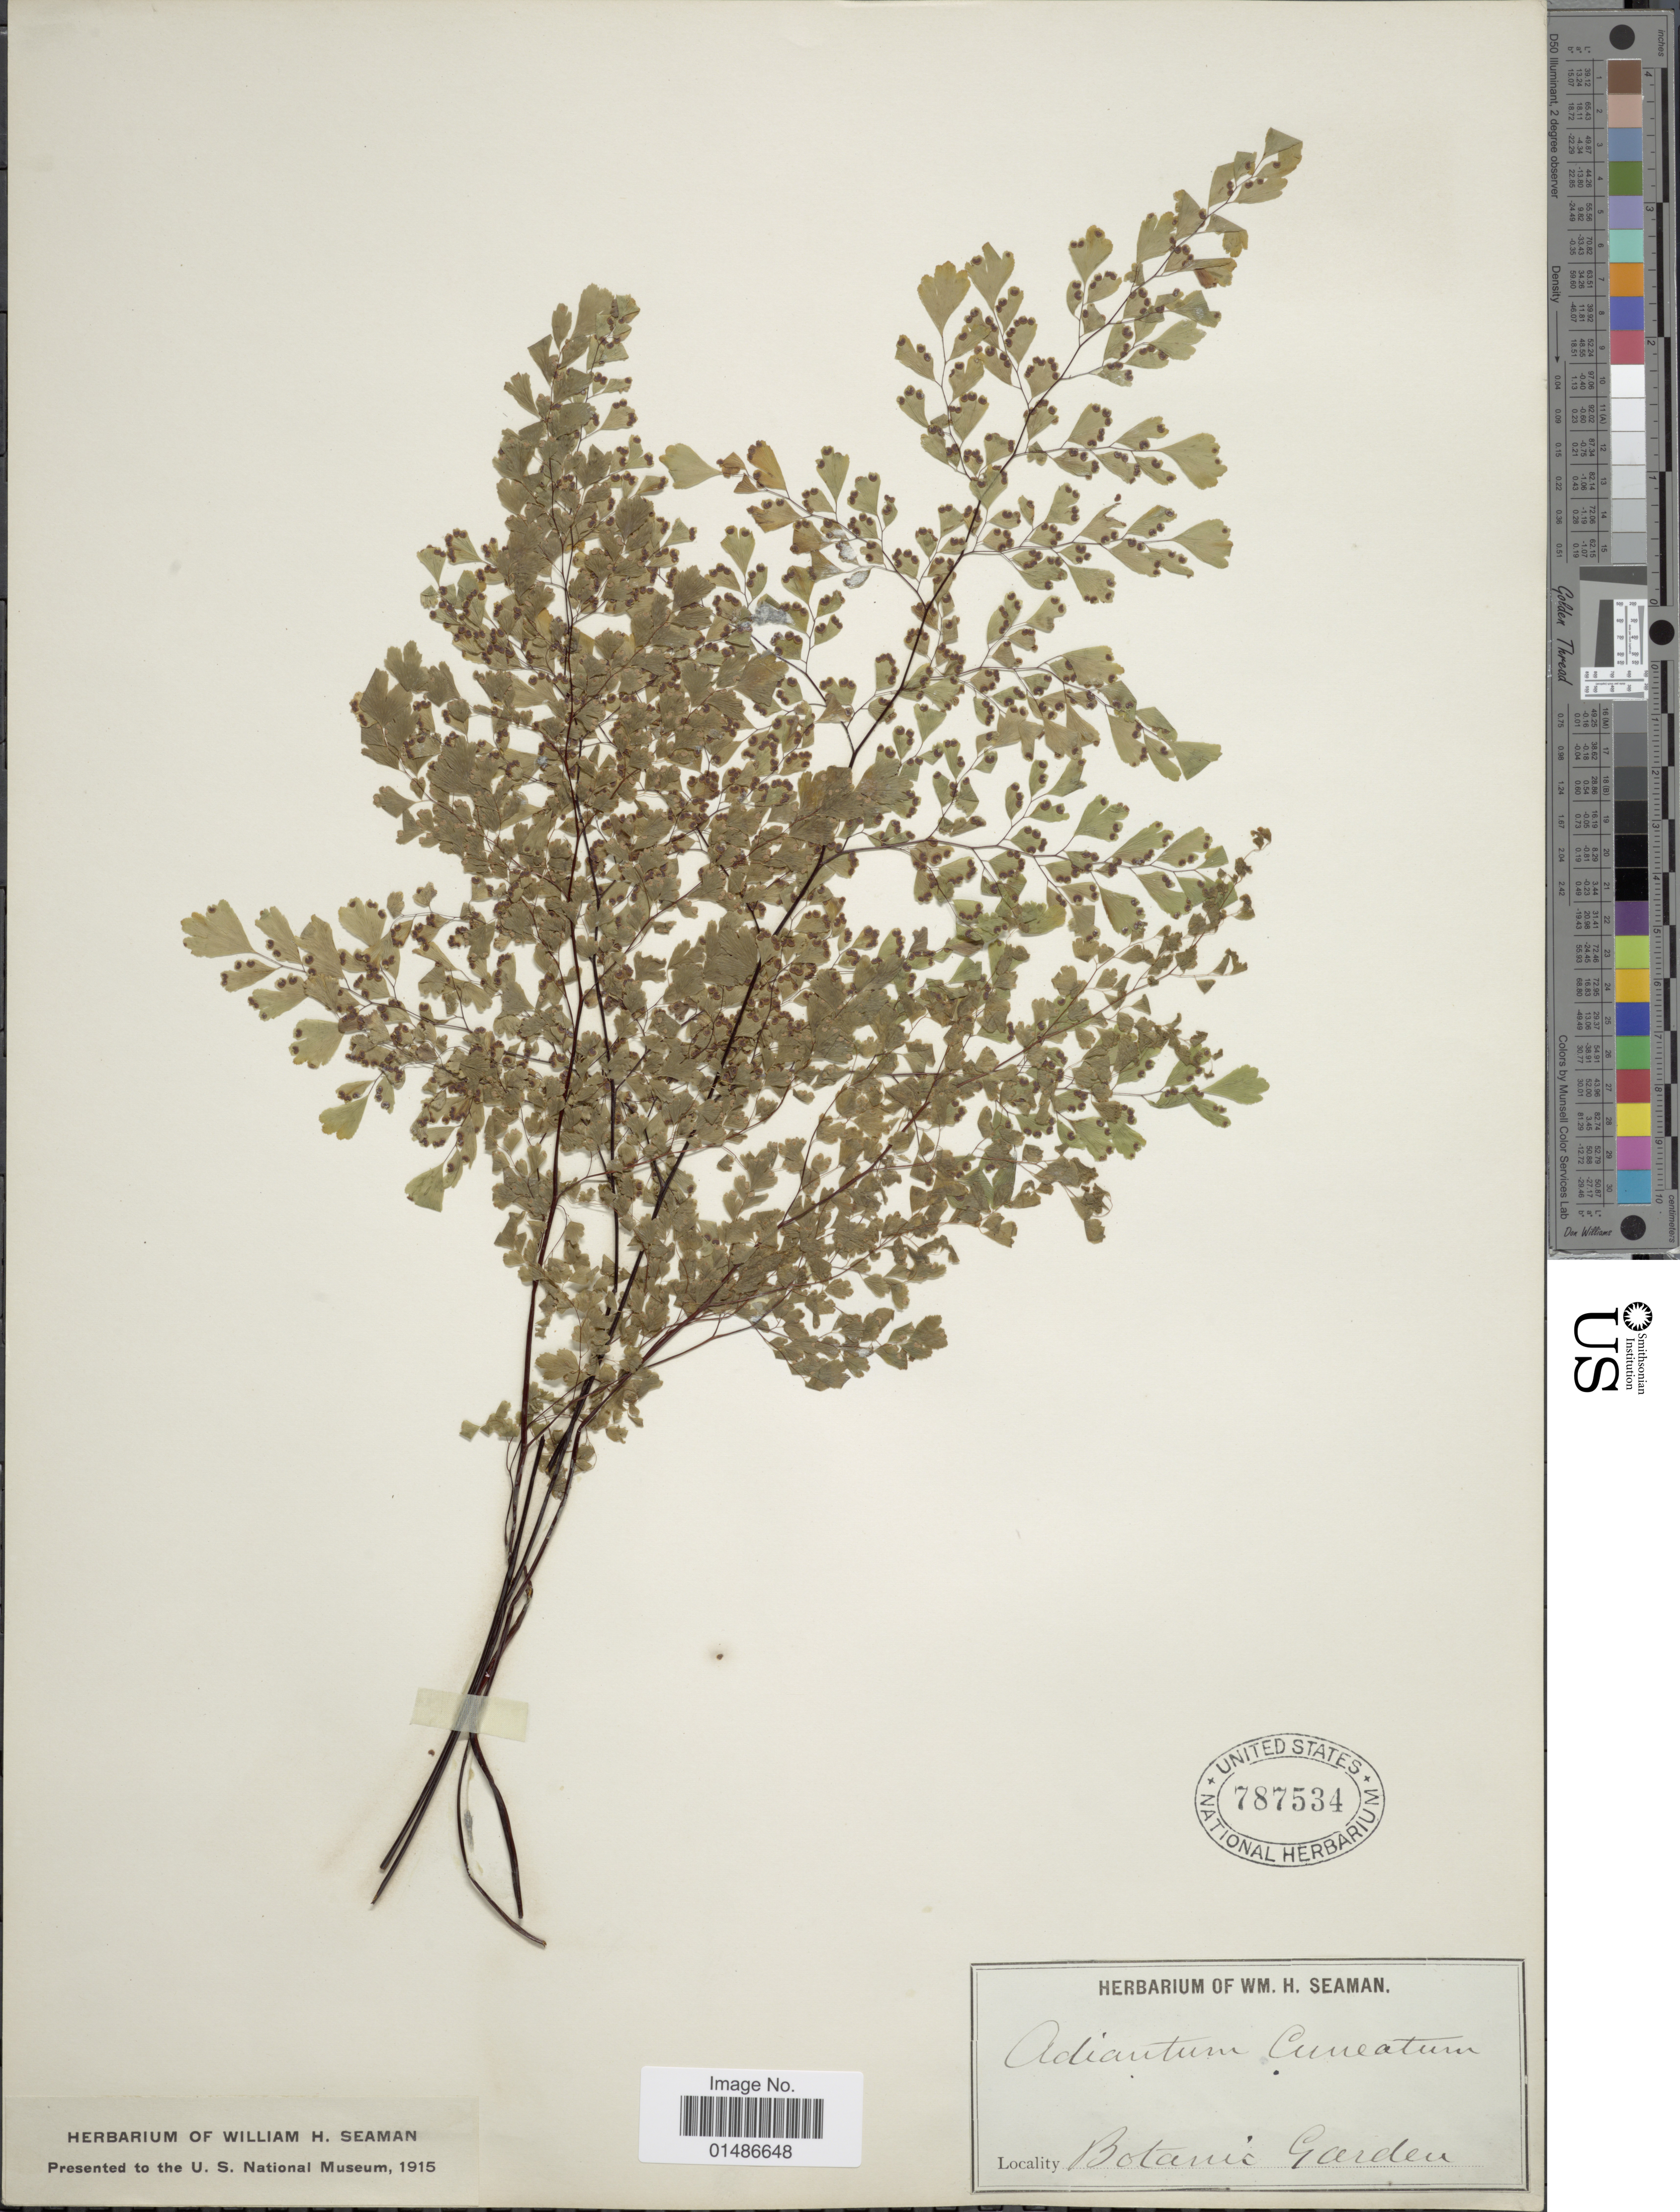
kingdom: Plantae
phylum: Tracheophyta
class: Polypodiopsida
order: Polypodiales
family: Pteridaceae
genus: Adiantum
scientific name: Adiantum raddianum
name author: C. Presl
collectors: ex herb. Seaman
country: United States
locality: Botanic Garden.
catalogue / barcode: US 787534